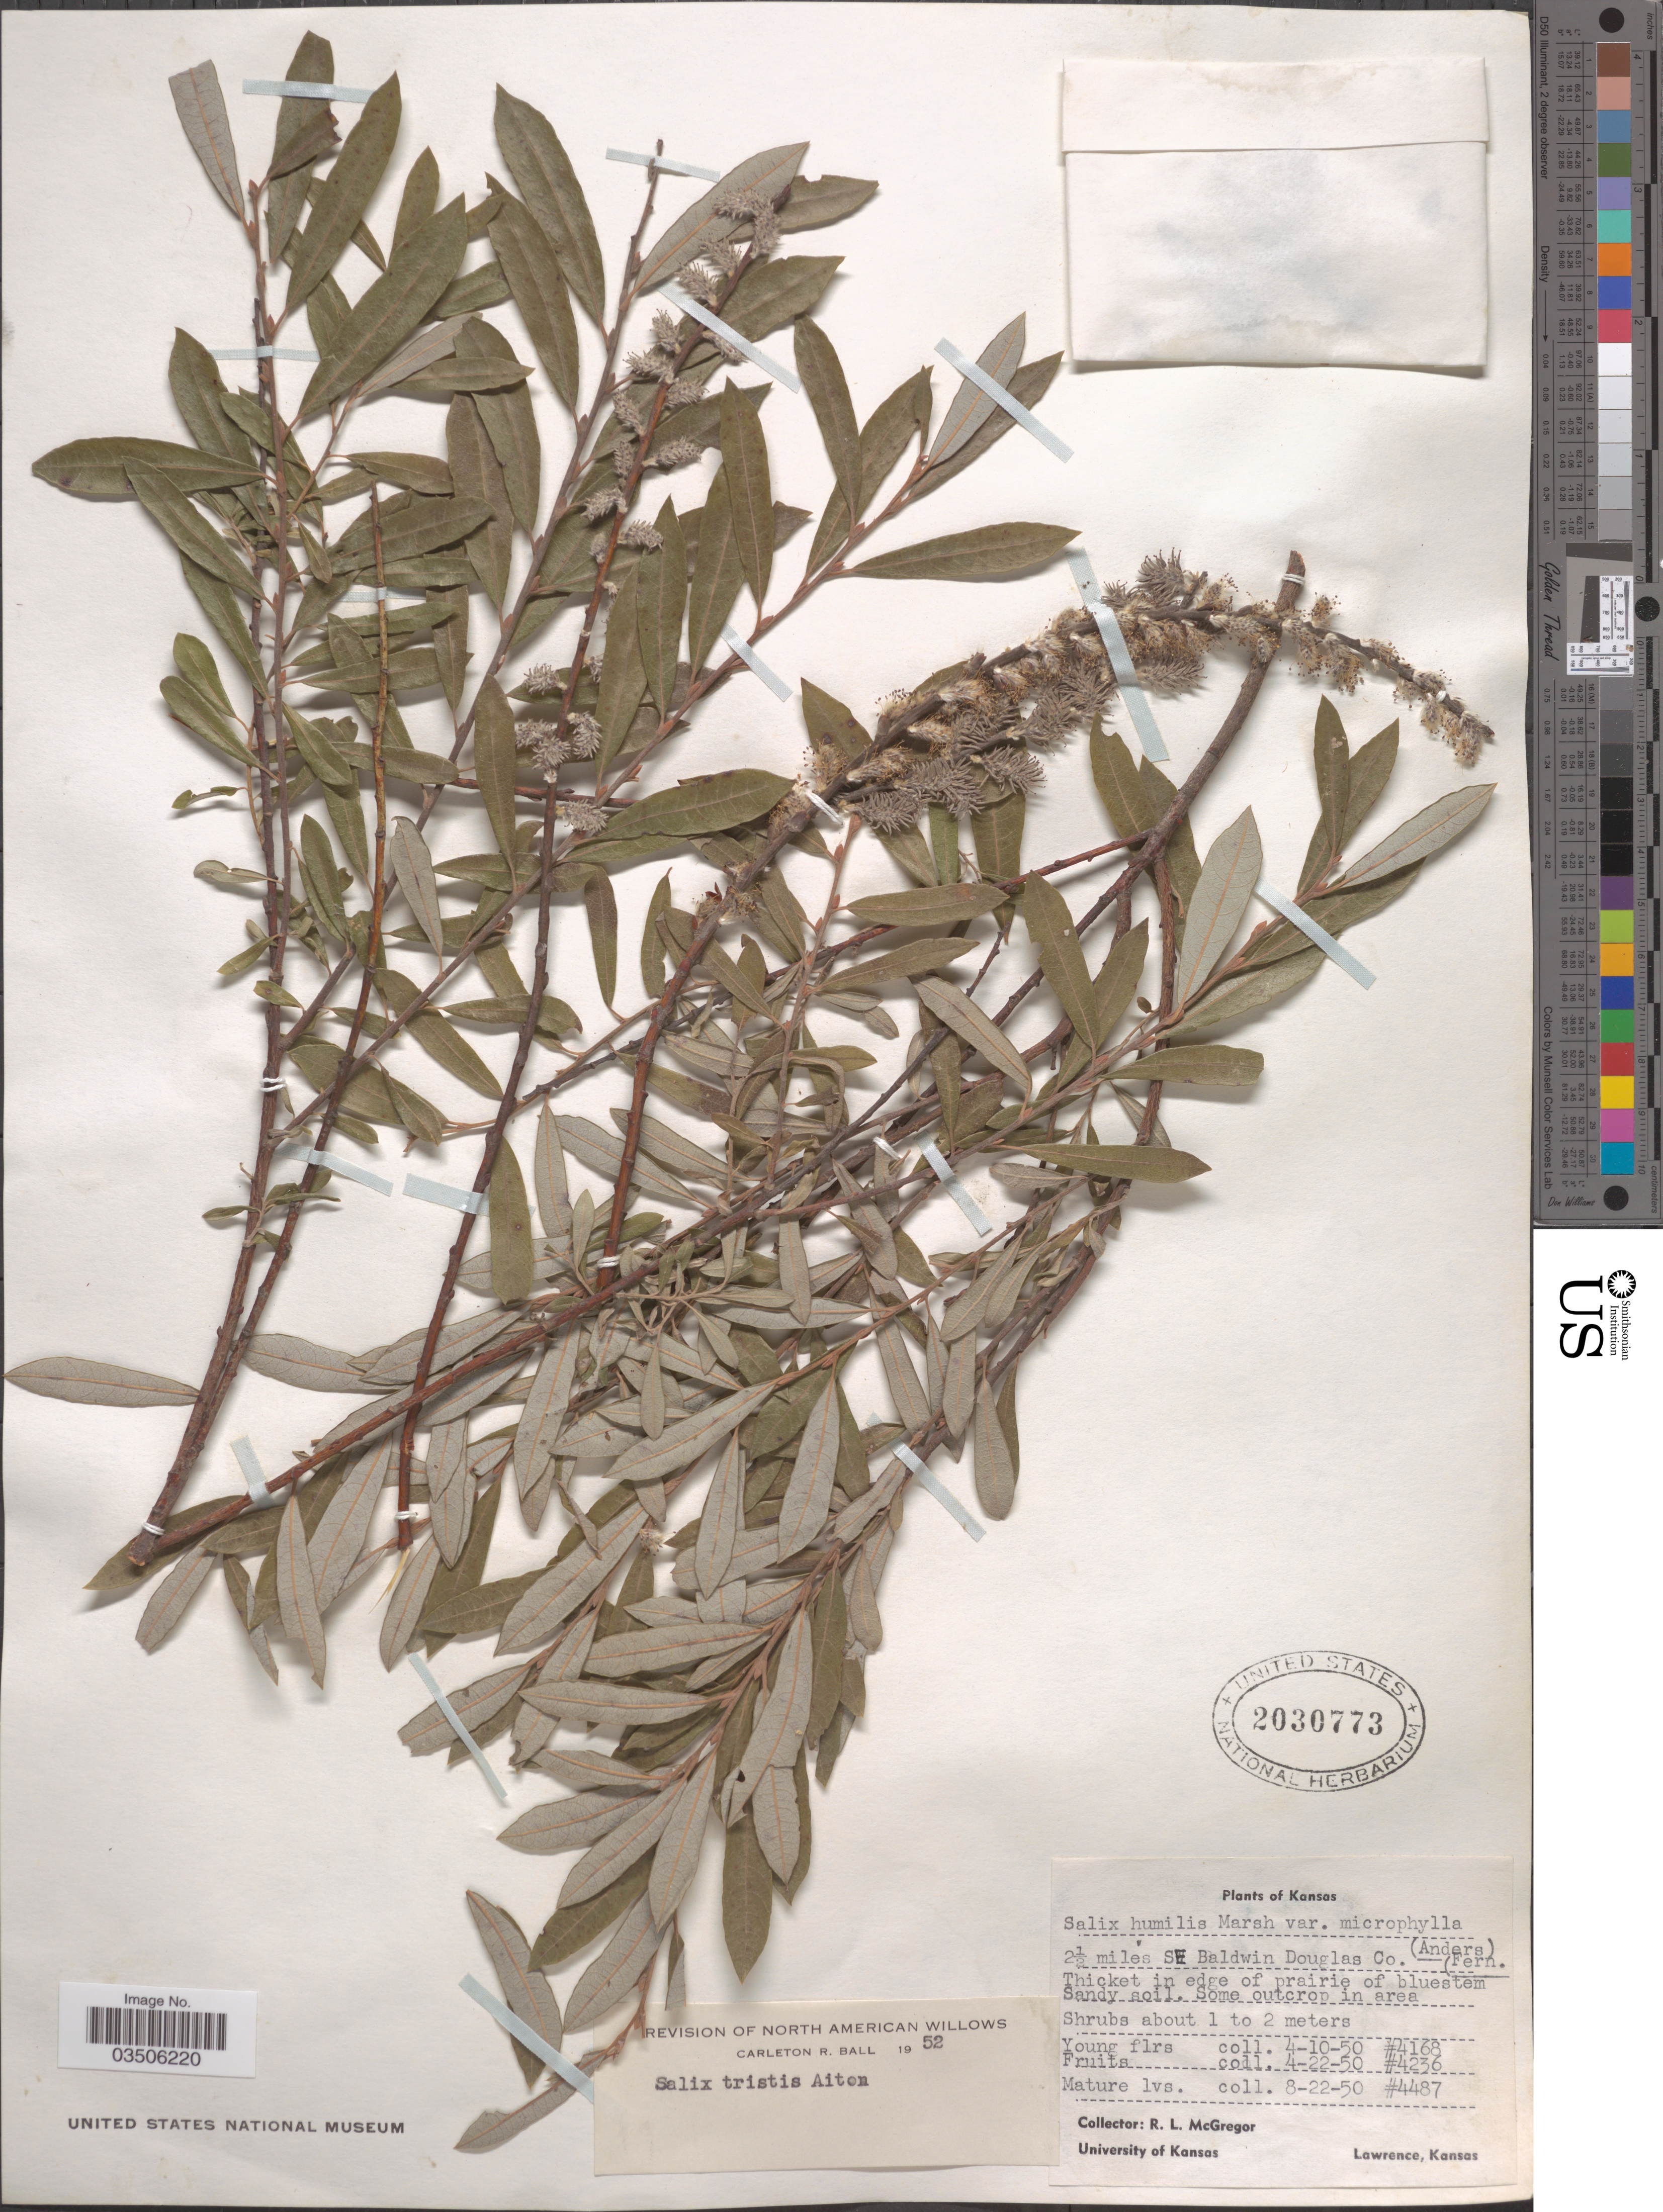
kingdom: Plantae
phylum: Tracheophyta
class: Magnoliopsida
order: Malpighiales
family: Salicaceae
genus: Salix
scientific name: Salix tristis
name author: Aiton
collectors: R. McGregor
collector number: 4168/4236/4487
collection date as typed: Transcribed d/m/y: 10/4/50 to 22/8/50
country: United States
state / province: Kansas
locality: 2½ miles SE Baldwin Douglas Co.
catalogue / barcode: US 2030773